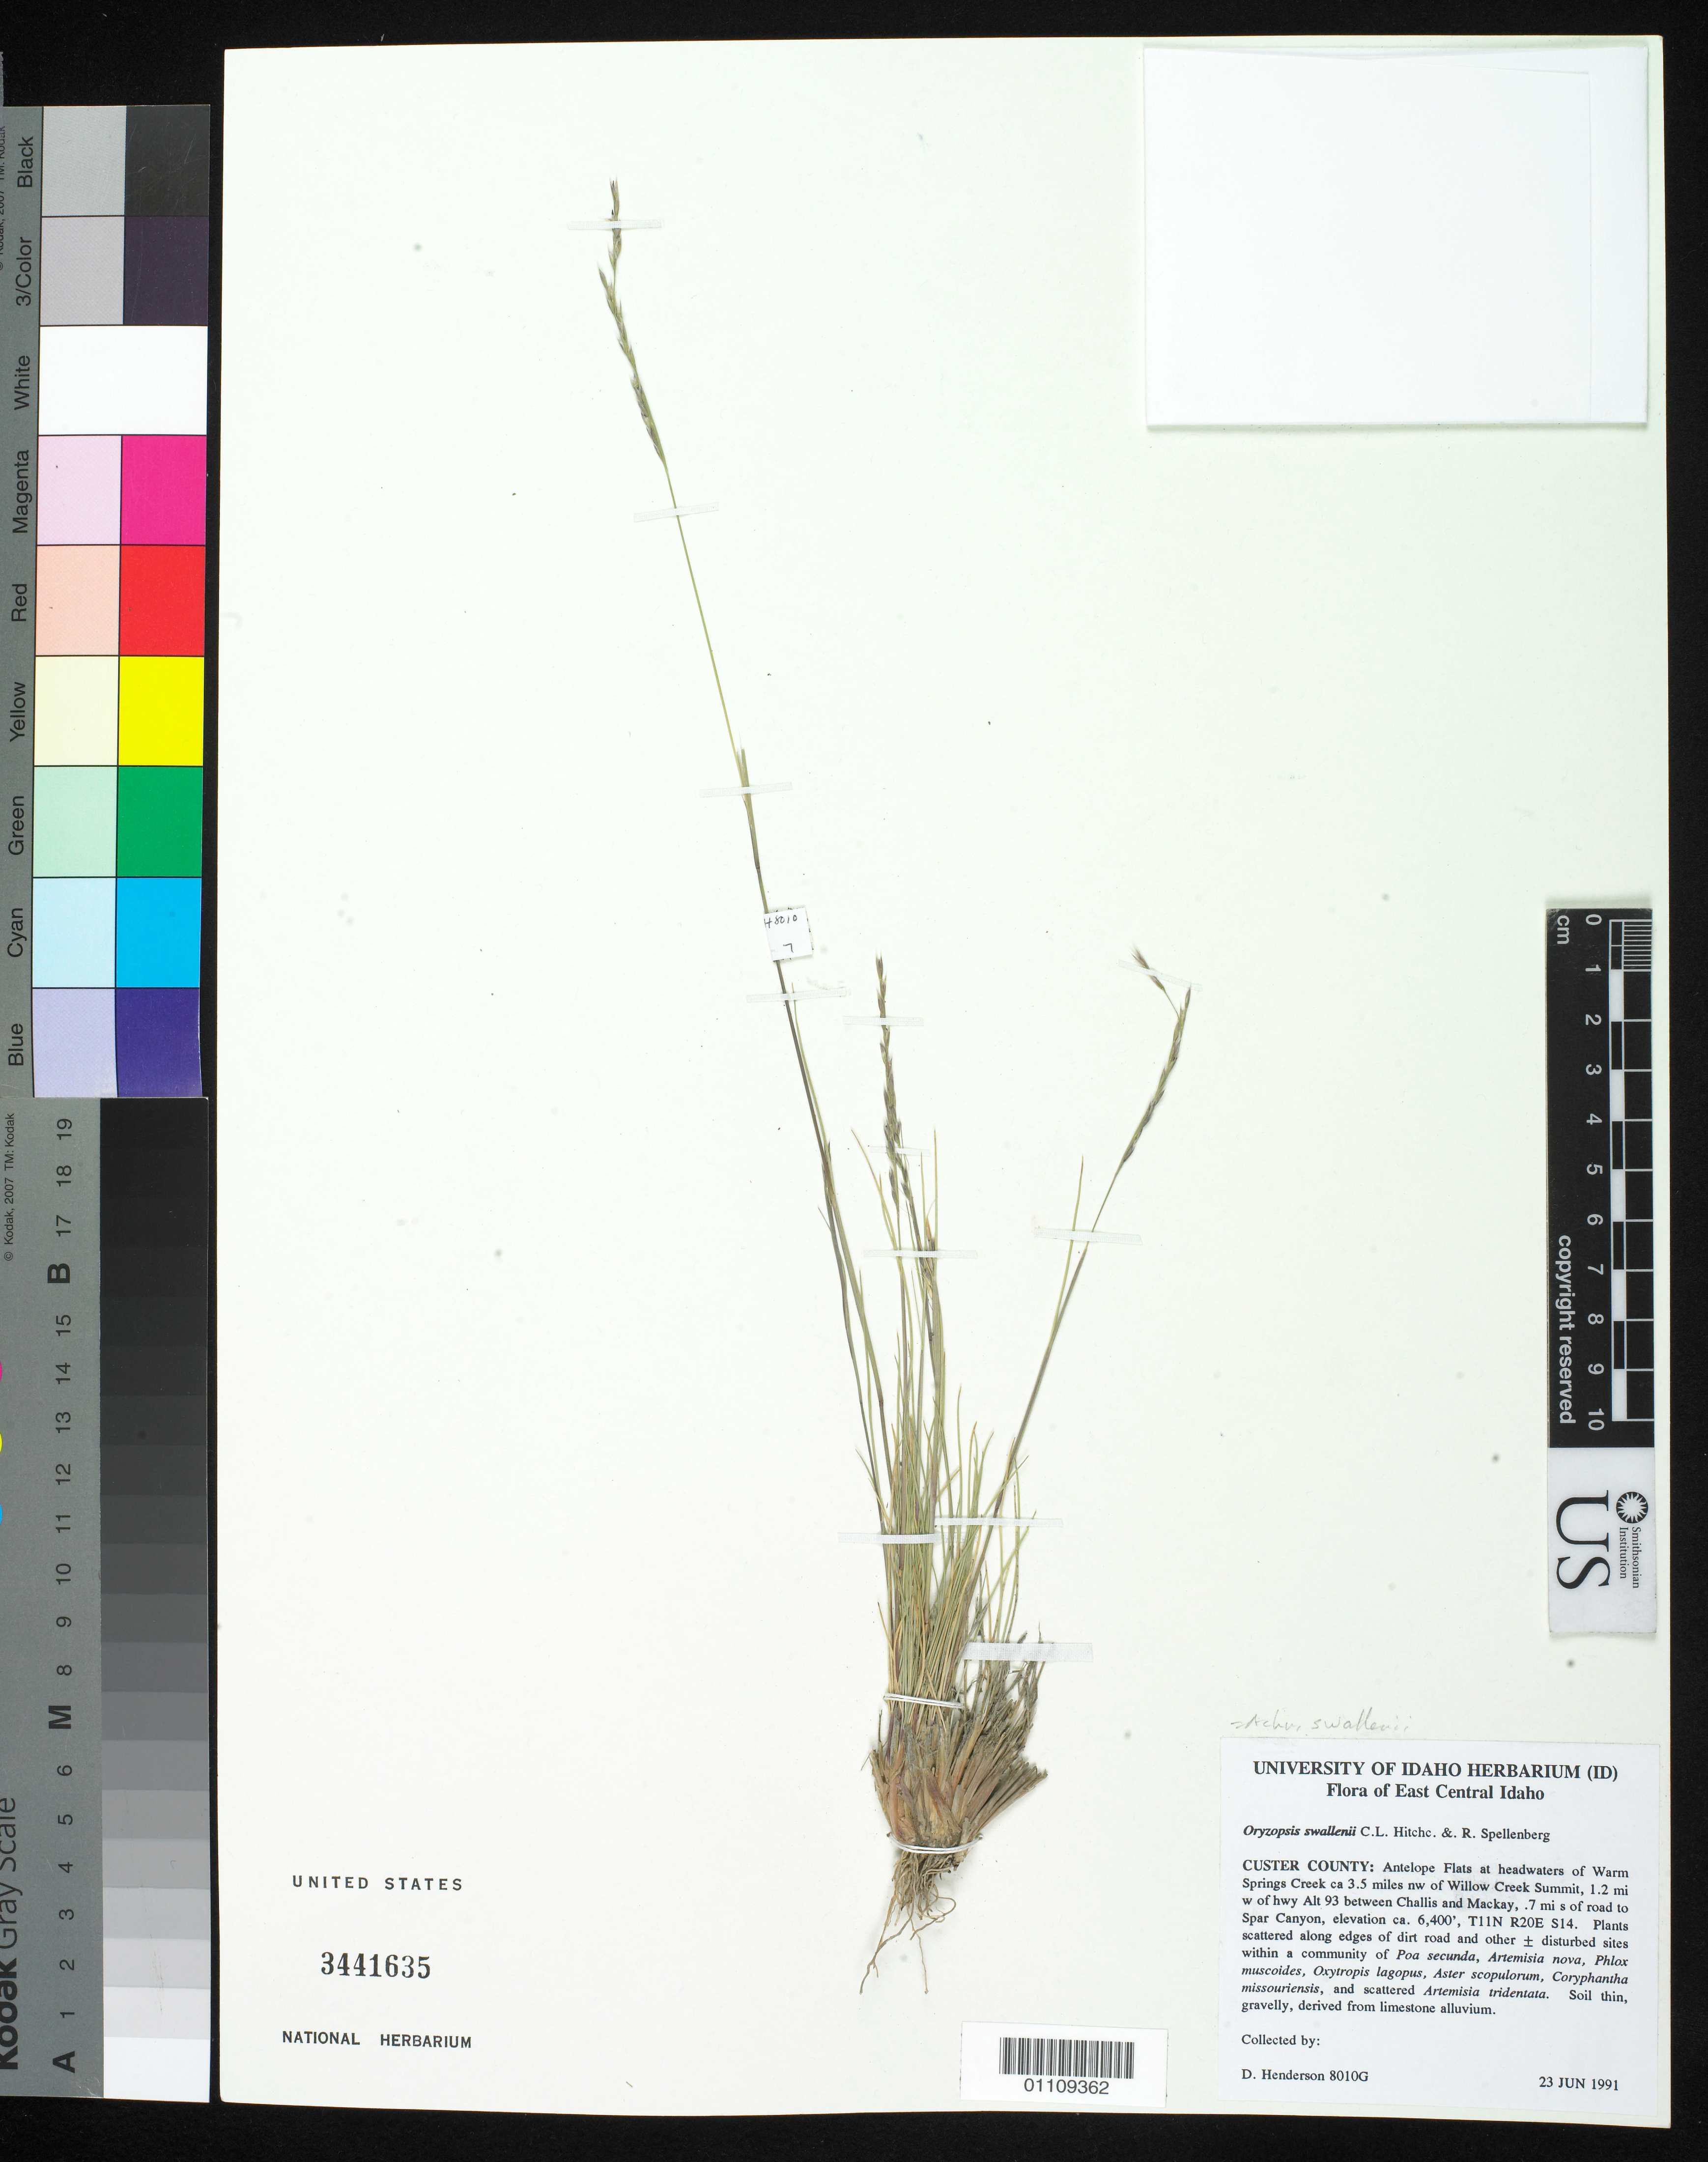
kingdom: Plantae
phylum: Tracheophyta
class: Liliopsida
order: Poales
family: Poaceae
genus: Eriocoma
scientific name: Eriocoma swallenii ined.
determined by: Poaceae Reorganization Project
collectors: D. Henderson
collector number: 8010G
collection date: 1991-06-23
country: United States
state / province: Idaho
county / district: Custer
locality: Antelope Flats at headwaters of Warm Springs Creek ca 3.5 mi. NW. of Willow Creek Summit, 1.2 mi. W. of HWY Alt 93 between Challis and Mackay, 0.7 mi. S. of road to Spar Canyon.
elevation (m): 1951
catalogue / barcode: US 3441635